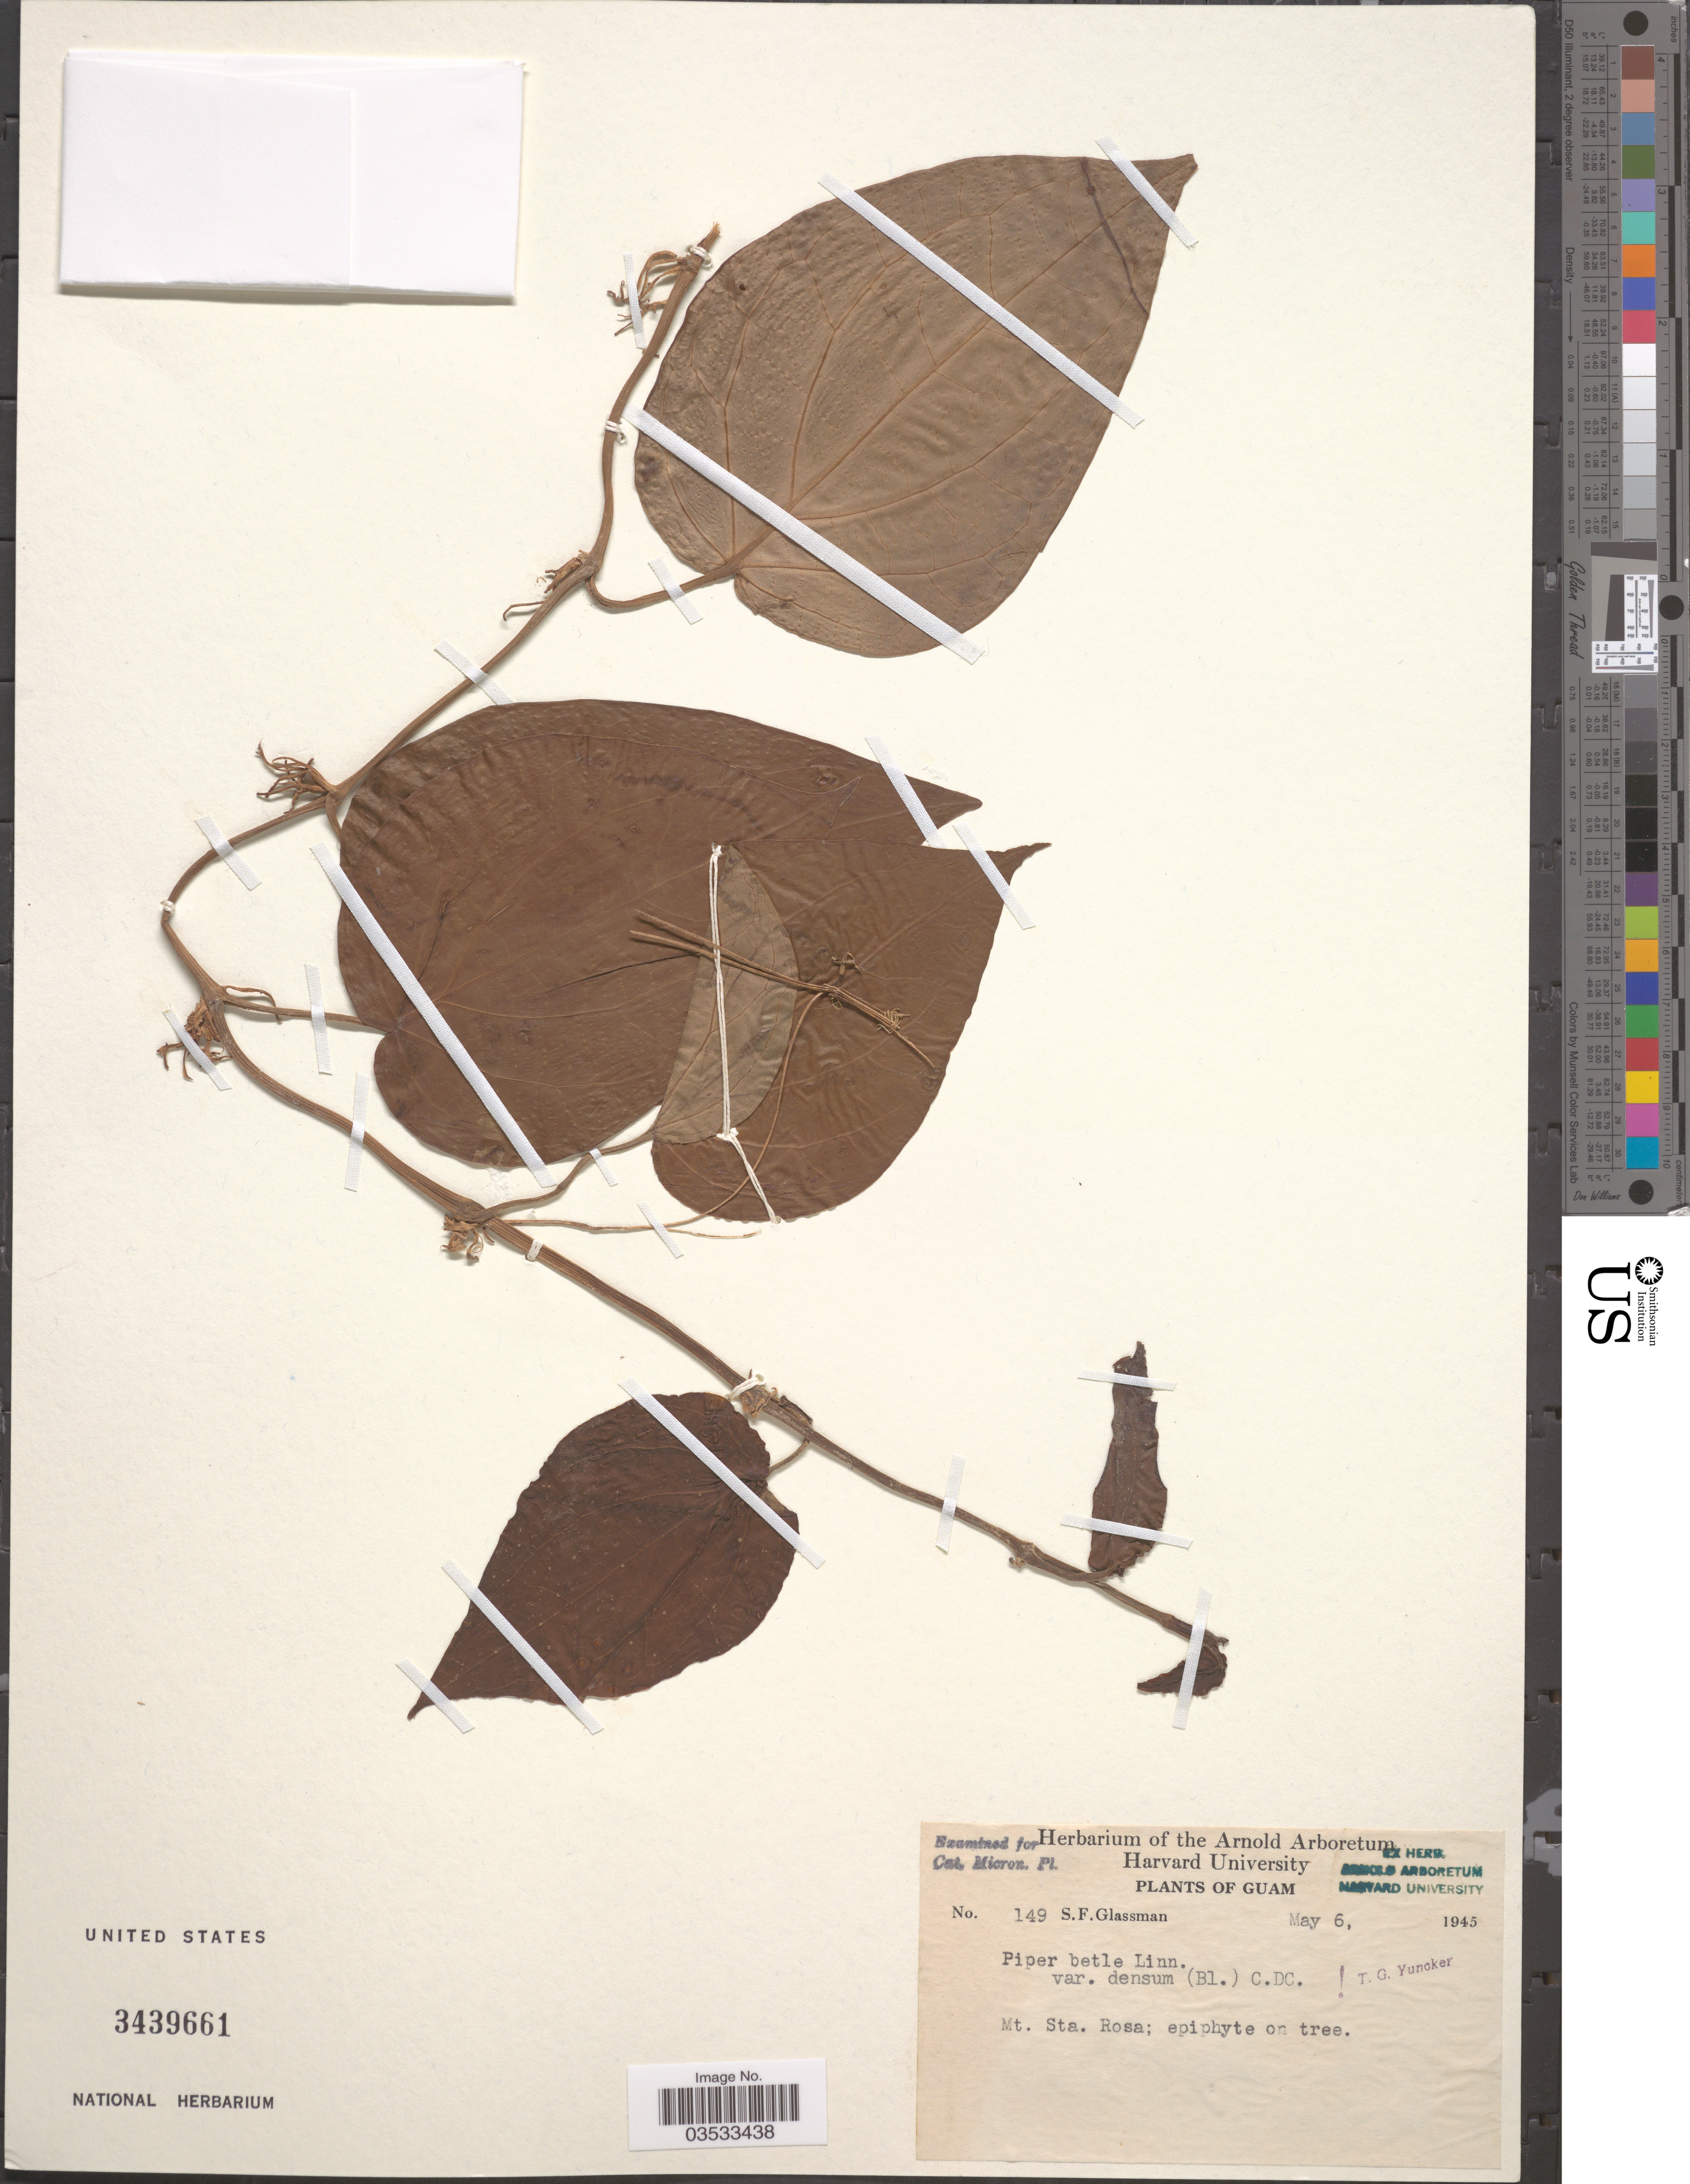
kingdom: Plantae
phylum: Tracheophyta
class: Magnoliopsida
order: Piperales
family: Piperaceae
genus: Piper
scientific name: Piper betle var. densum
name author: (Blume) C. DC.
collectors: S. F. Glassman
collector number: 149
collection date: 1945-05-06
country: Guam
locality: Mt. Sta. Rosa.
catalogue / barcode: US 3439661